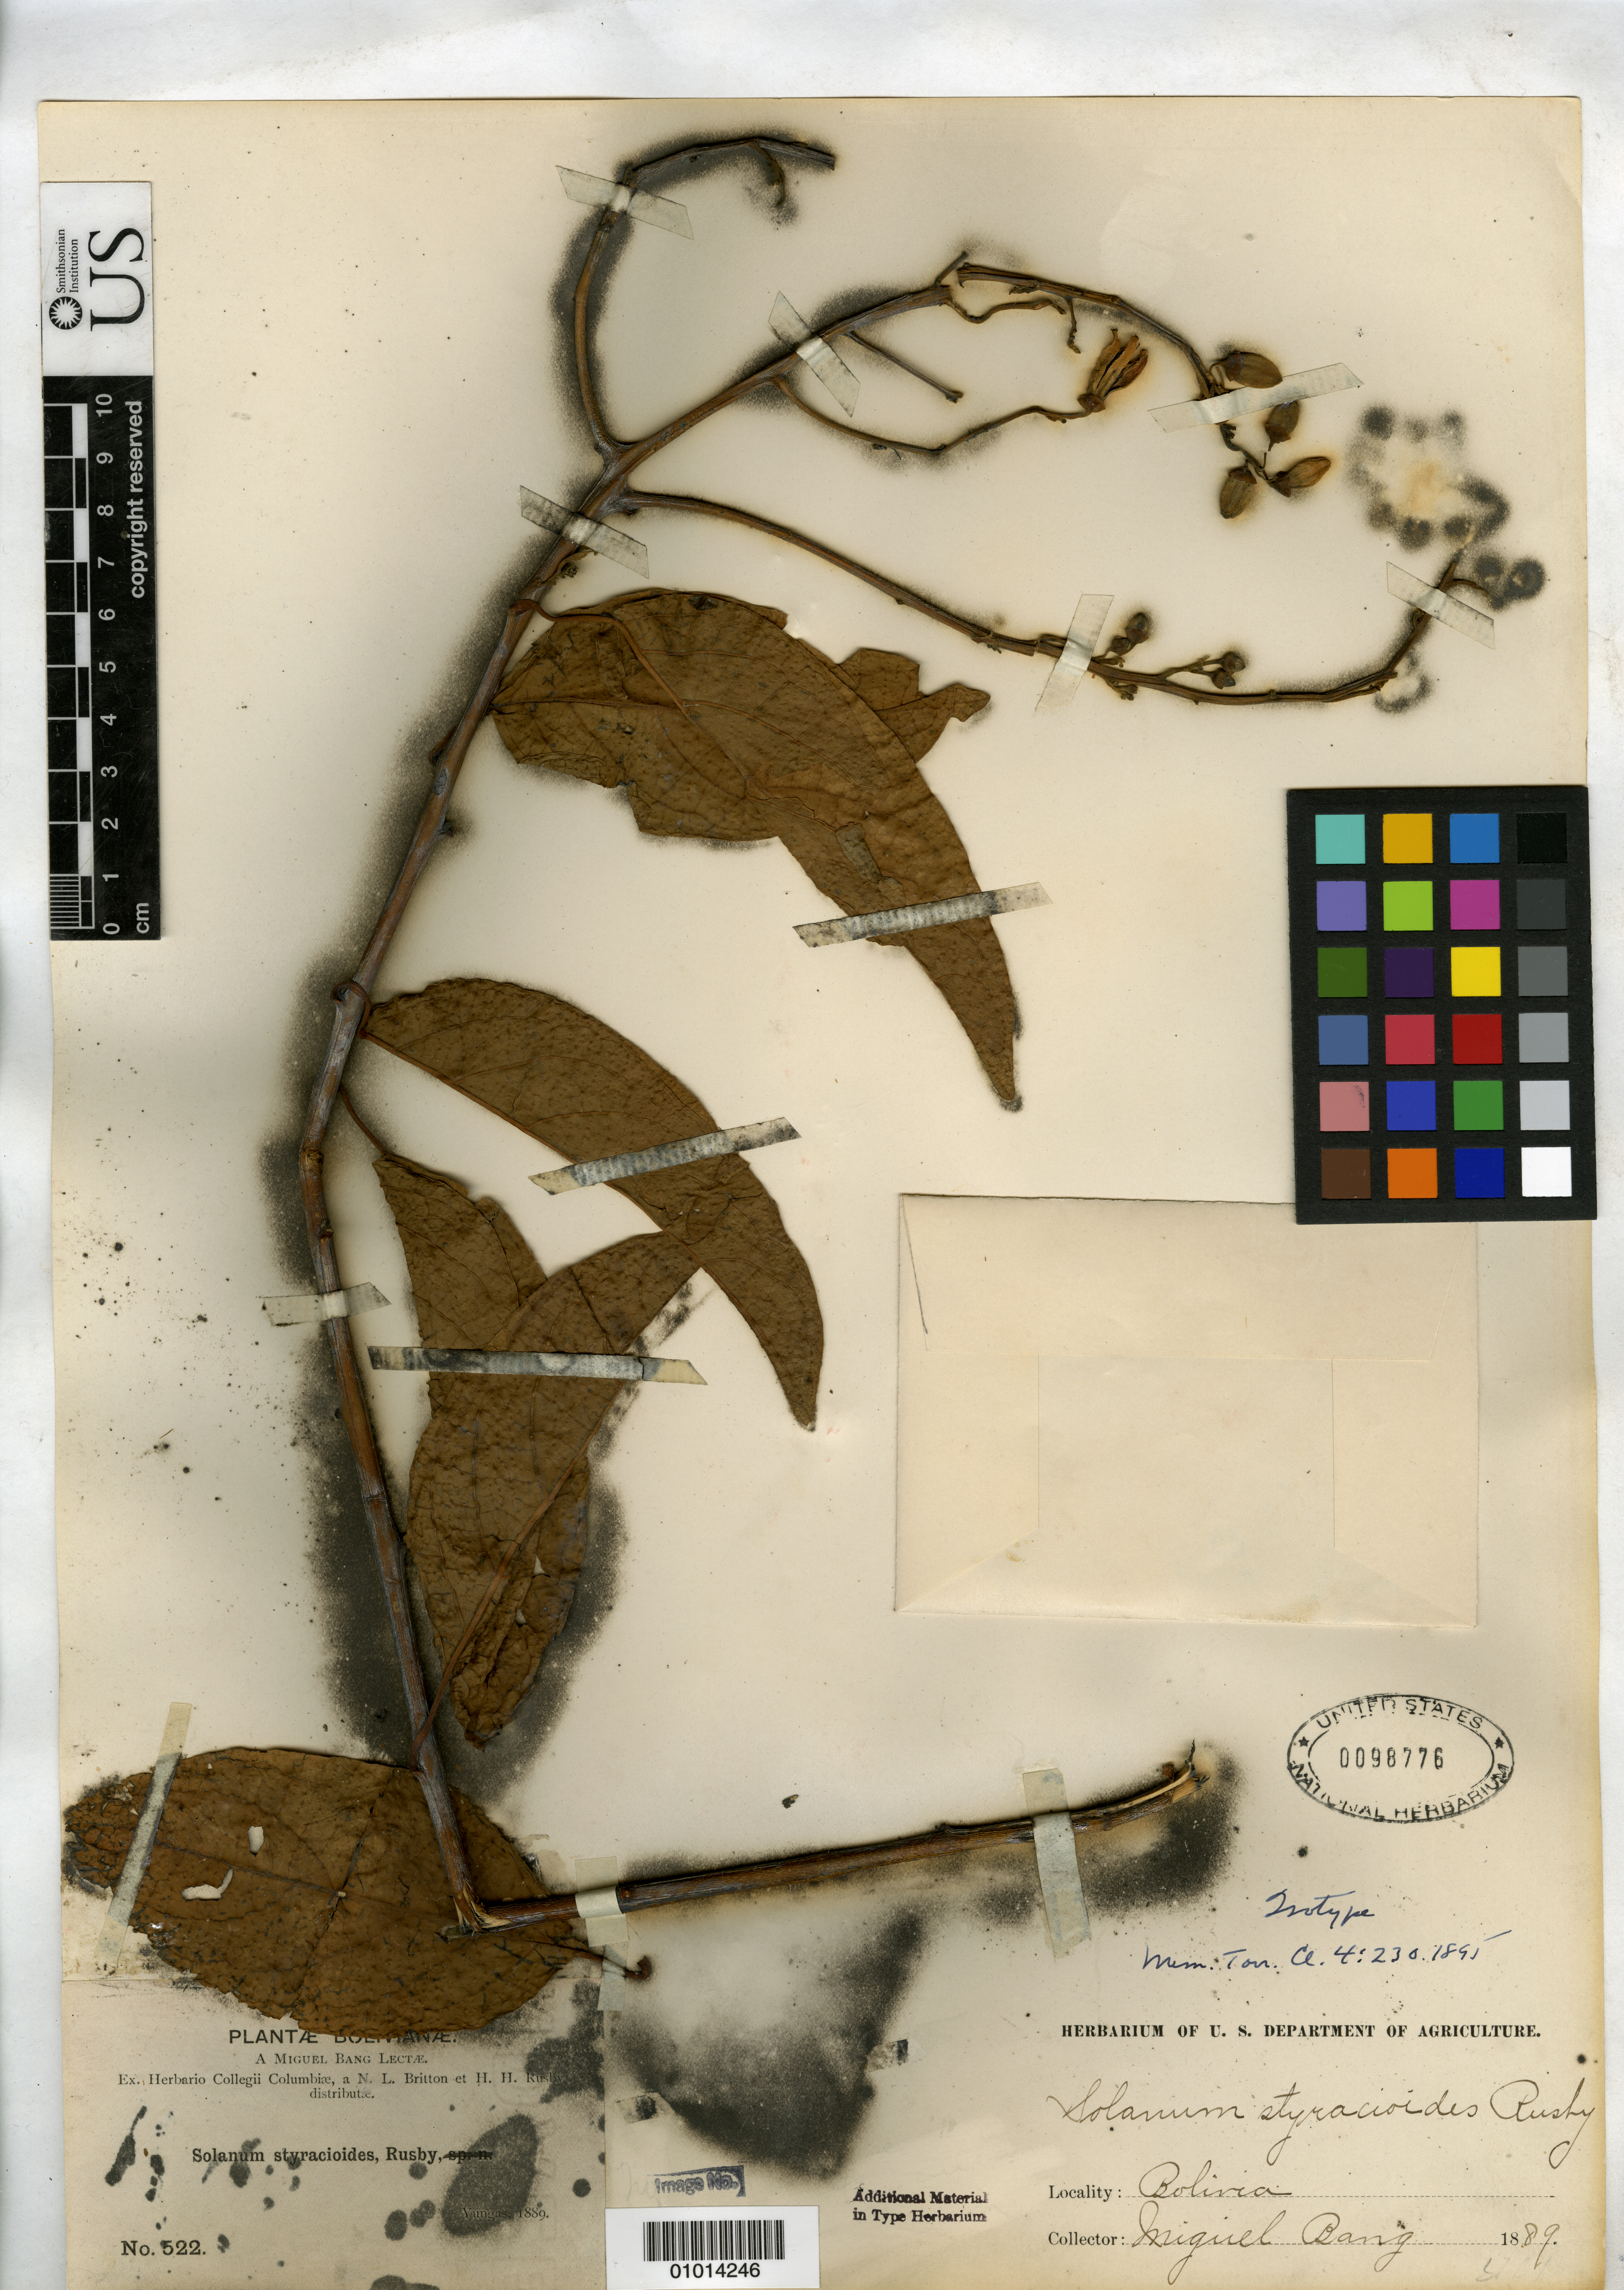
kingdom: Plantae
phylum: Tracheophyta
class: Magnoliopsida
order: Solanales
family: Solanaceae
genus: Solanum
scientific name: Solanum styracioides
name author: Rusby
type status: Syntype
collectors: M. Bang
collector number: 522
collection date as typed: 1889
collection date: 1889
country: Bolivia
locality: Yungas.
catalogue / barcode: US 98776